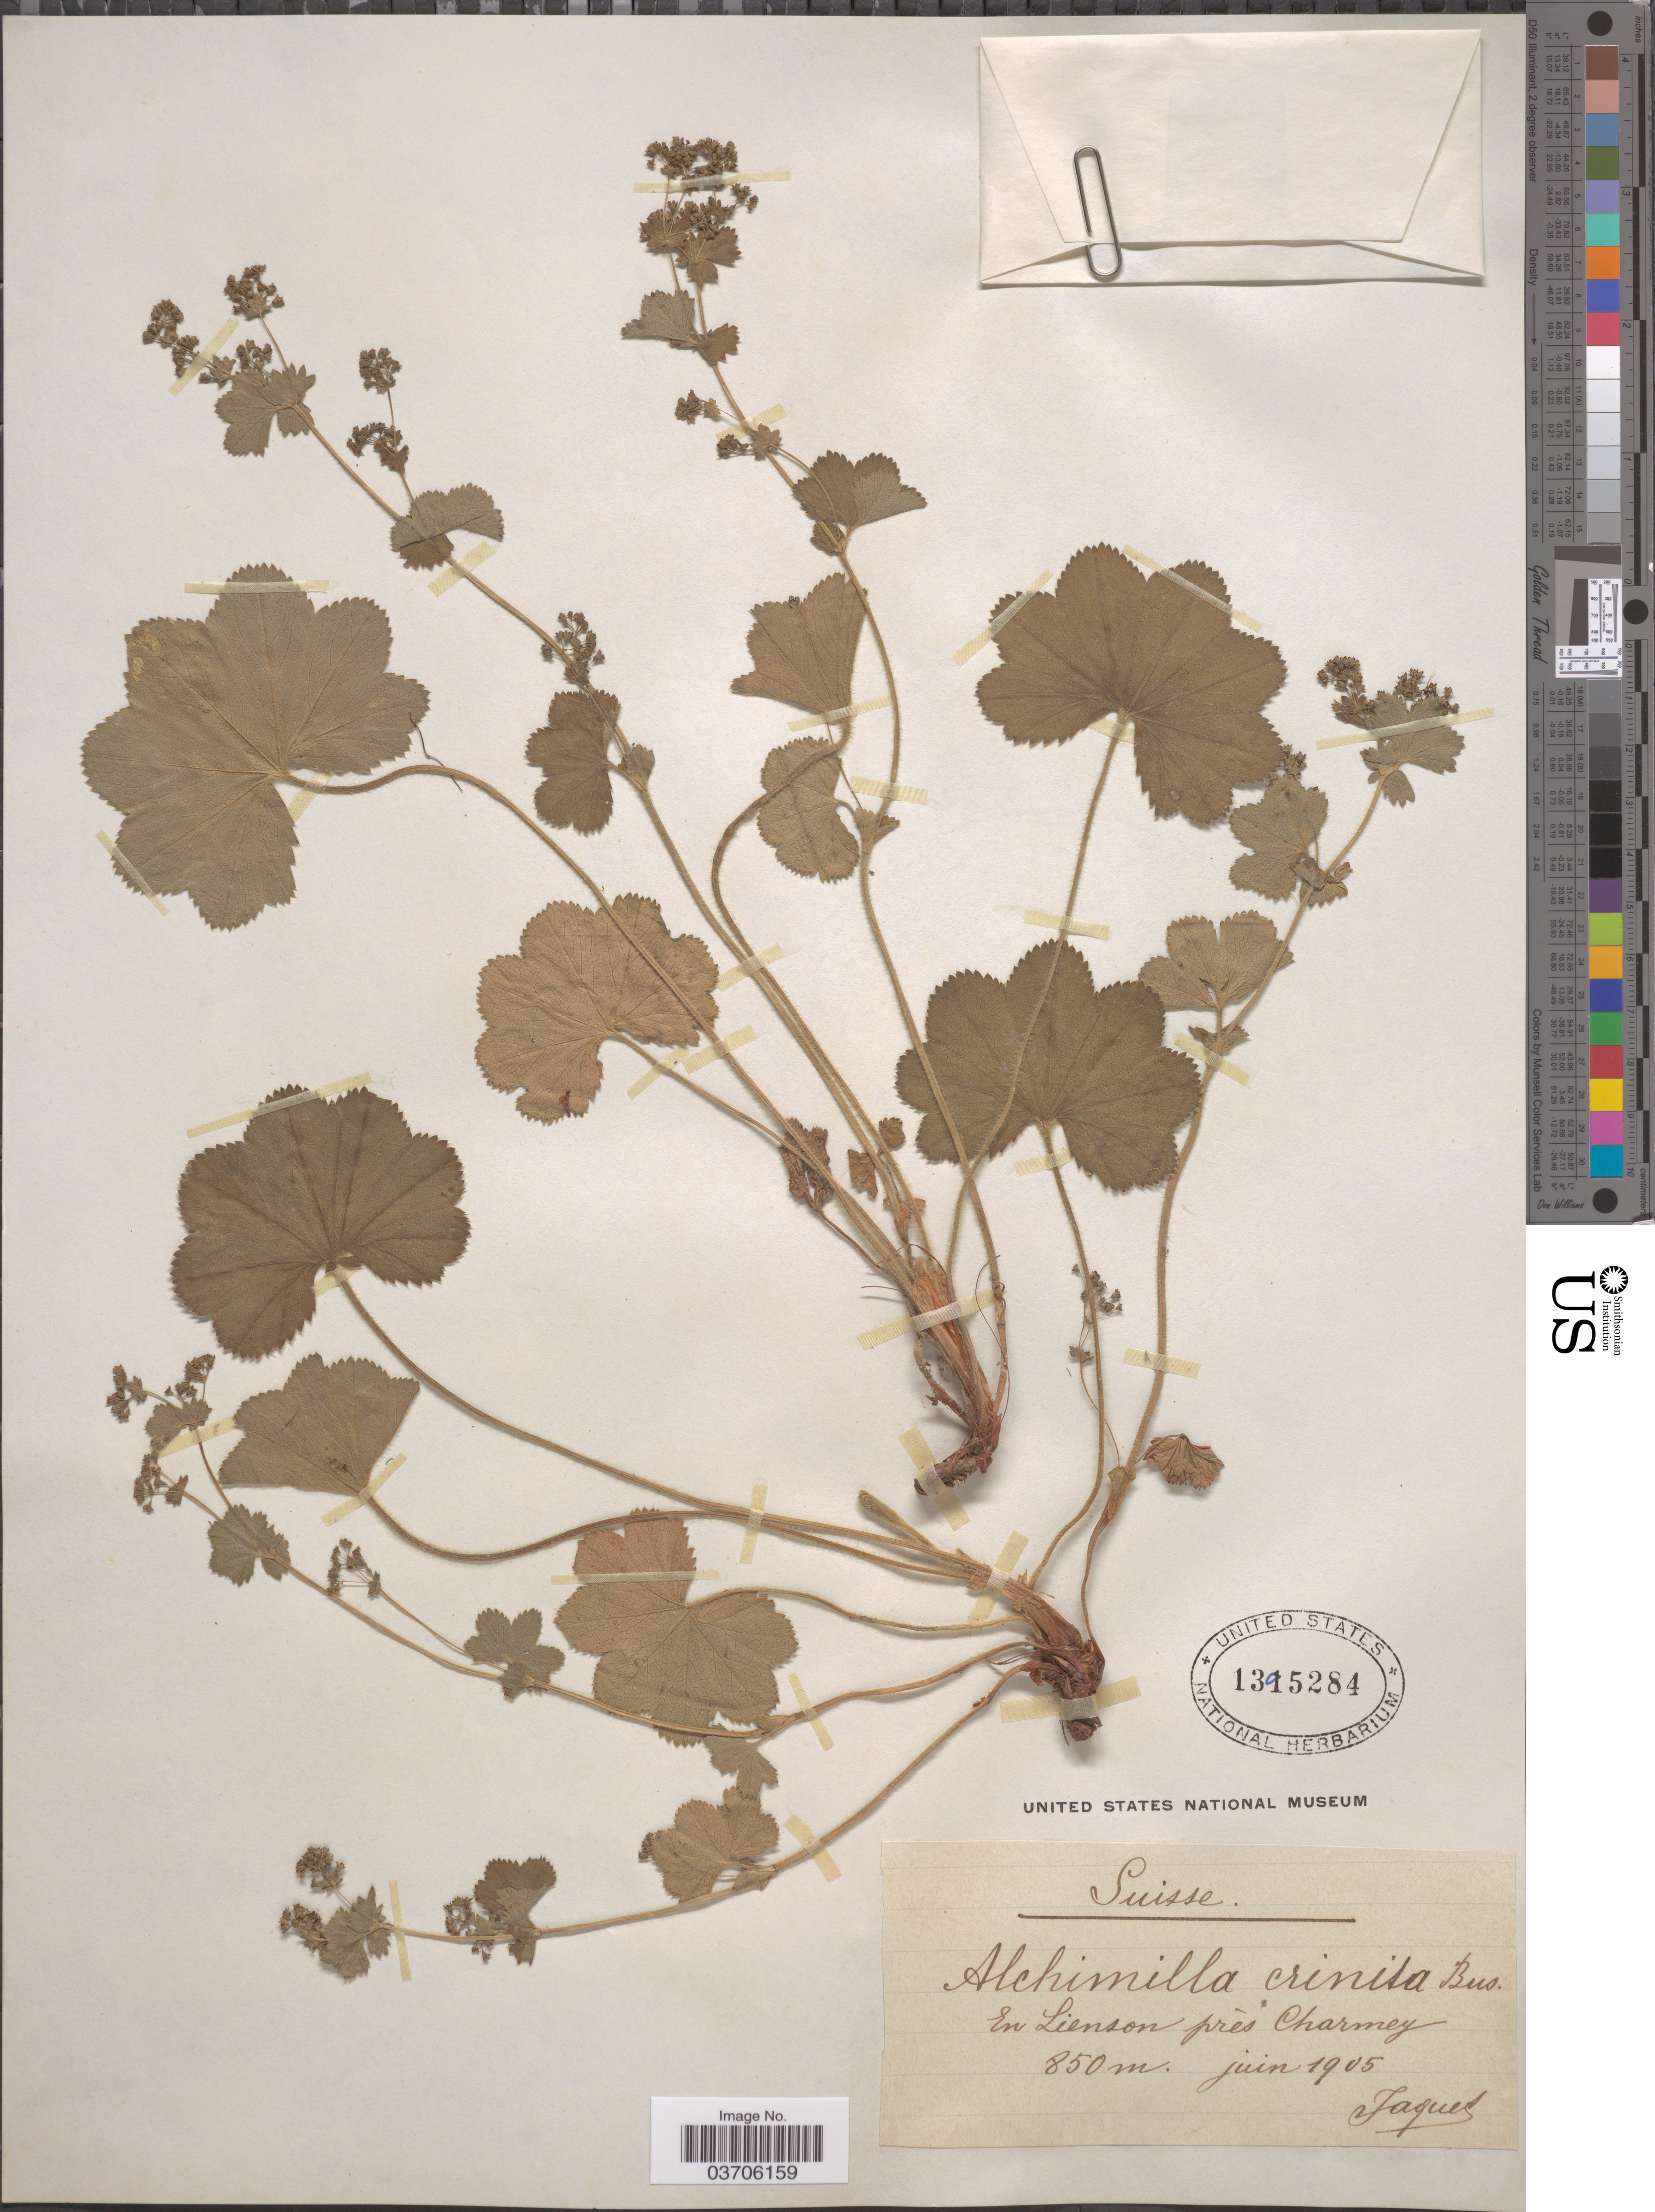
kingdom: Plantae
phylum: Tracheophyta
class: Magnoliopsida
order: Rosales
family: Rosaceae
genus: Alchemilla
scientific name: Alchemilla crinita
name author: Buser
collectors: -. Jaquet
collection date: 1905-06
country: Switzerland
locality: Suisse. En Lienson près Charmey.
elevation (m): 850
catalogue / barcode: US 1395284